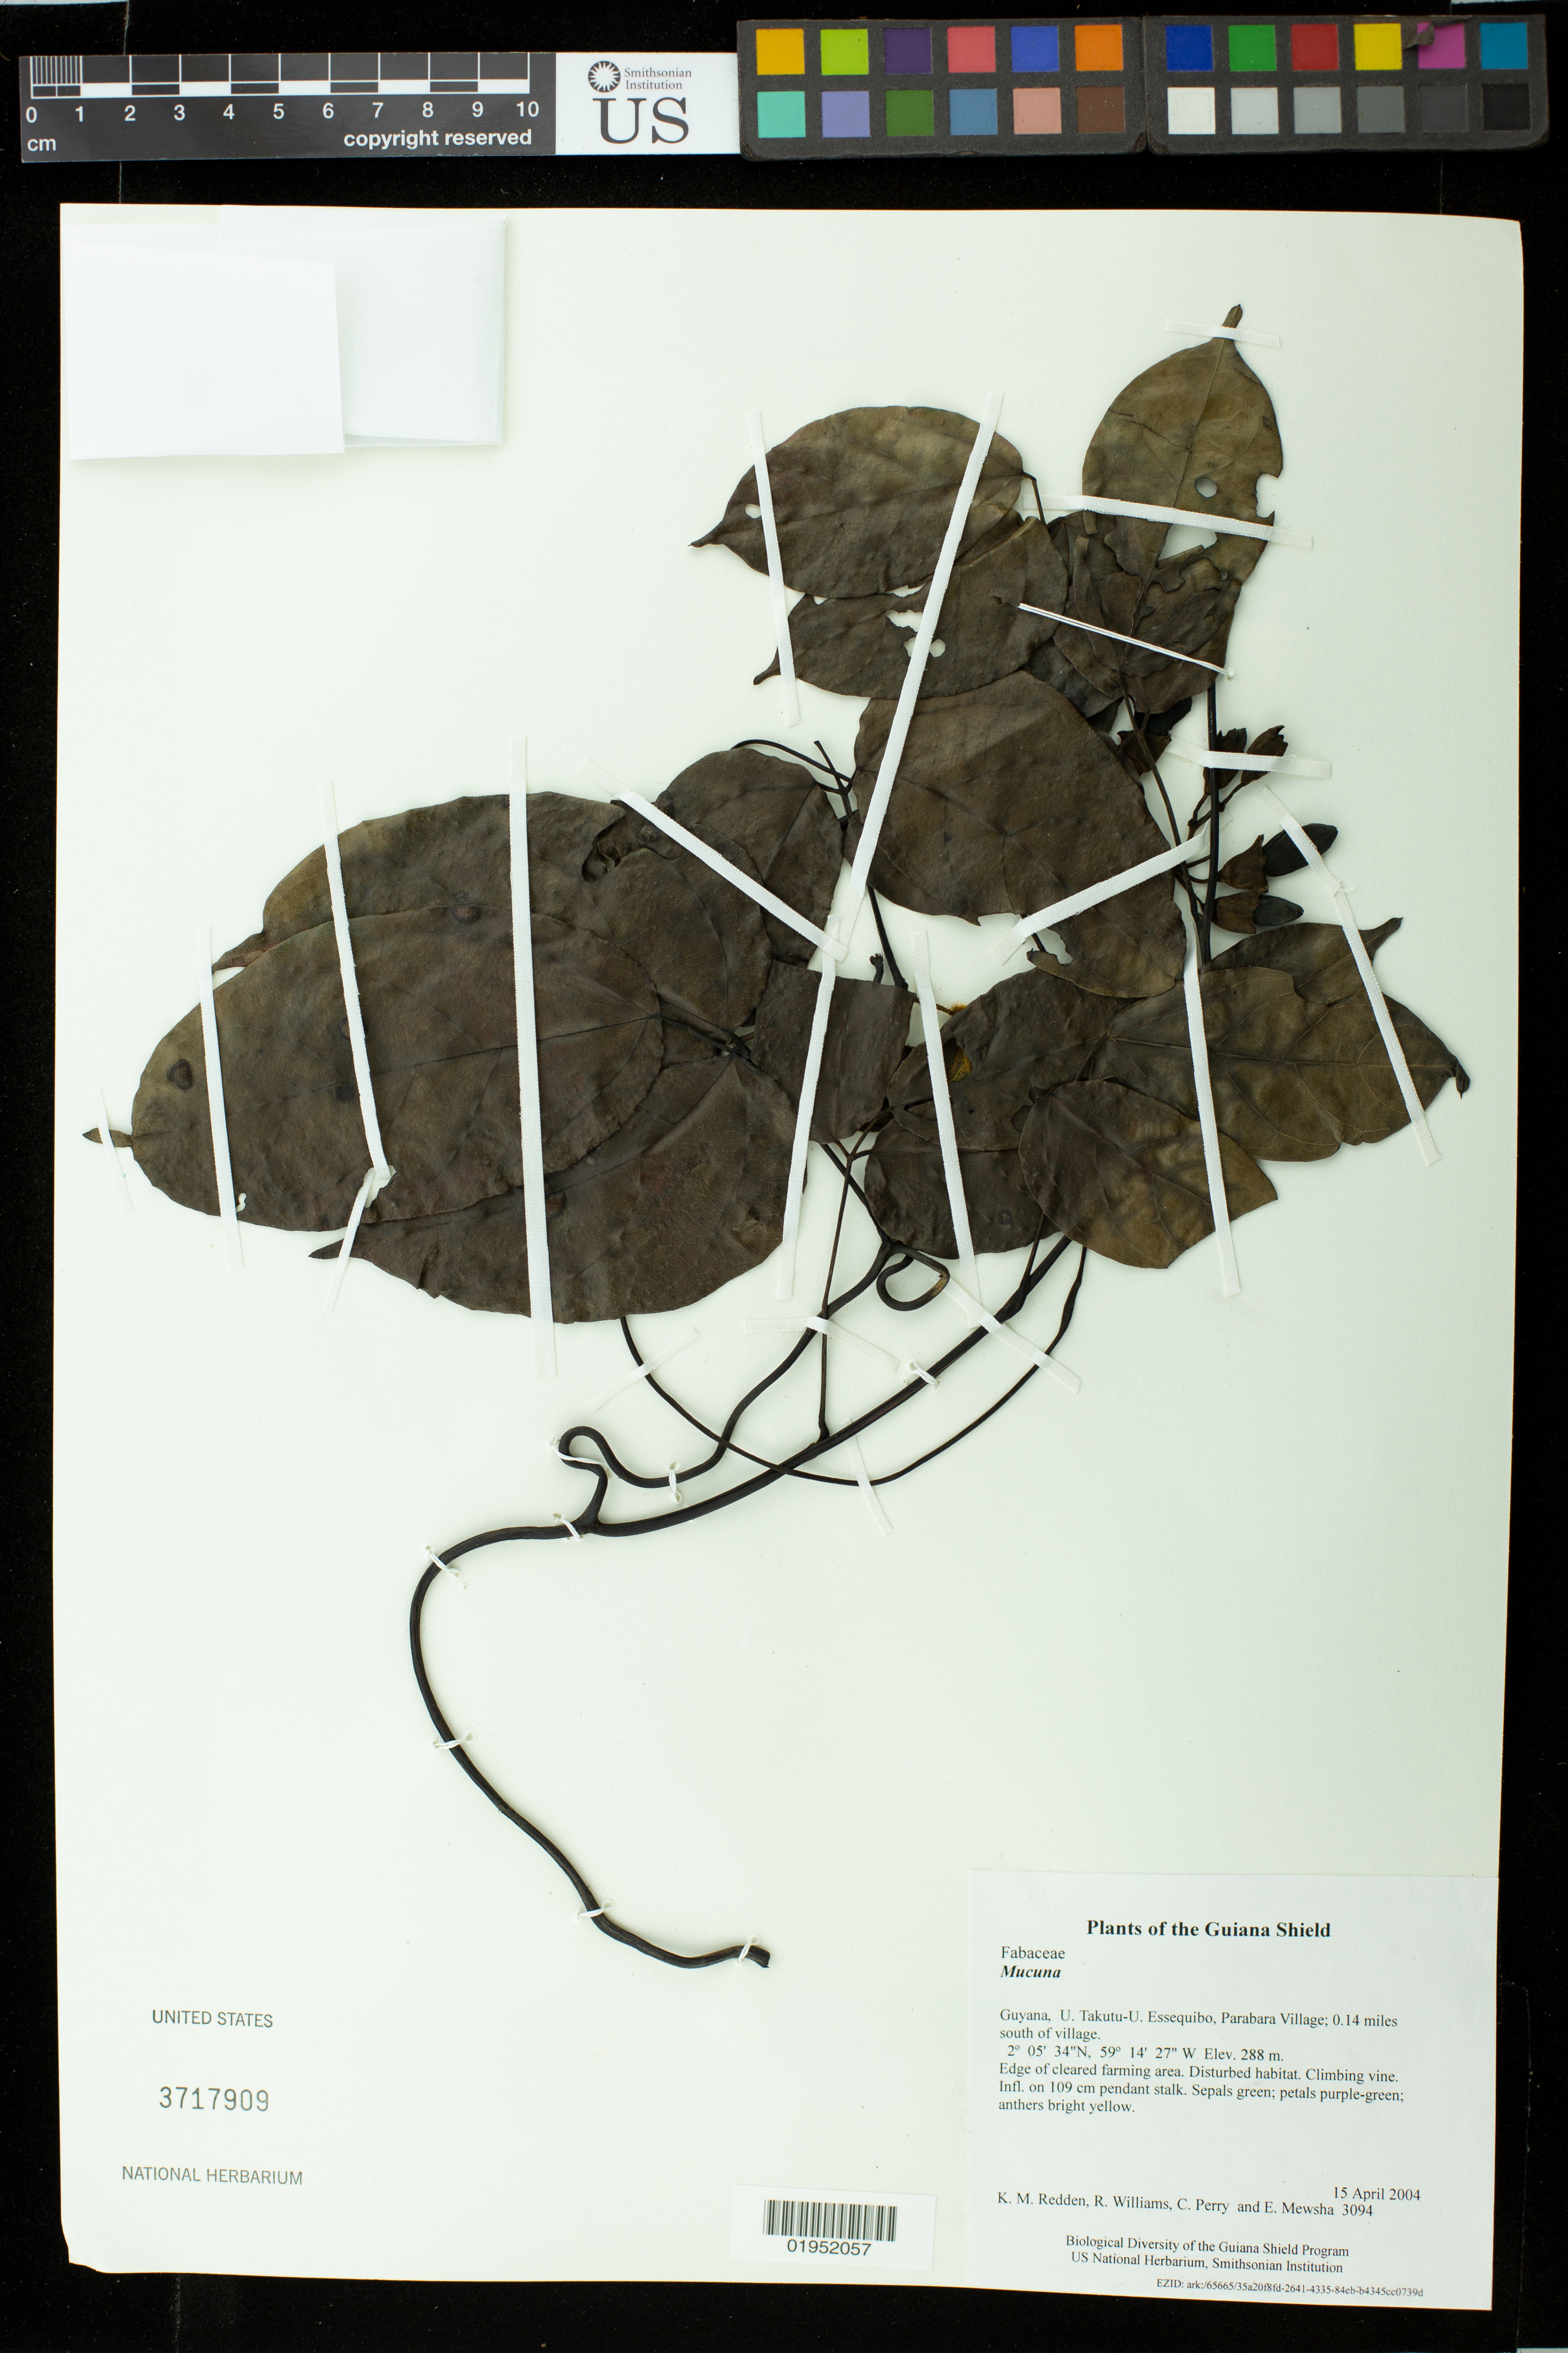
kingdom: Plantae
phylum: Tracheophyta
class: Magnoliopsida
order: Fabales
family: Fabaceae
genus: Mucuna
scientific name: Mucuna sp.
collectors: K. M. Redden, R. Williams, C. Perry & E. Mewsha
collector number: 3094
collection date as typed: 15 April 2004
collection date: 2004-04-15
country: Guyana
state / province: U. Takutu-U. Essequibo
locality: Parabara Village; 0.14 miles south of village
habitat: Edge of cleared farming area. Disturbed habitat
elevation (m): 288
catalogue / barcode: US 3717909